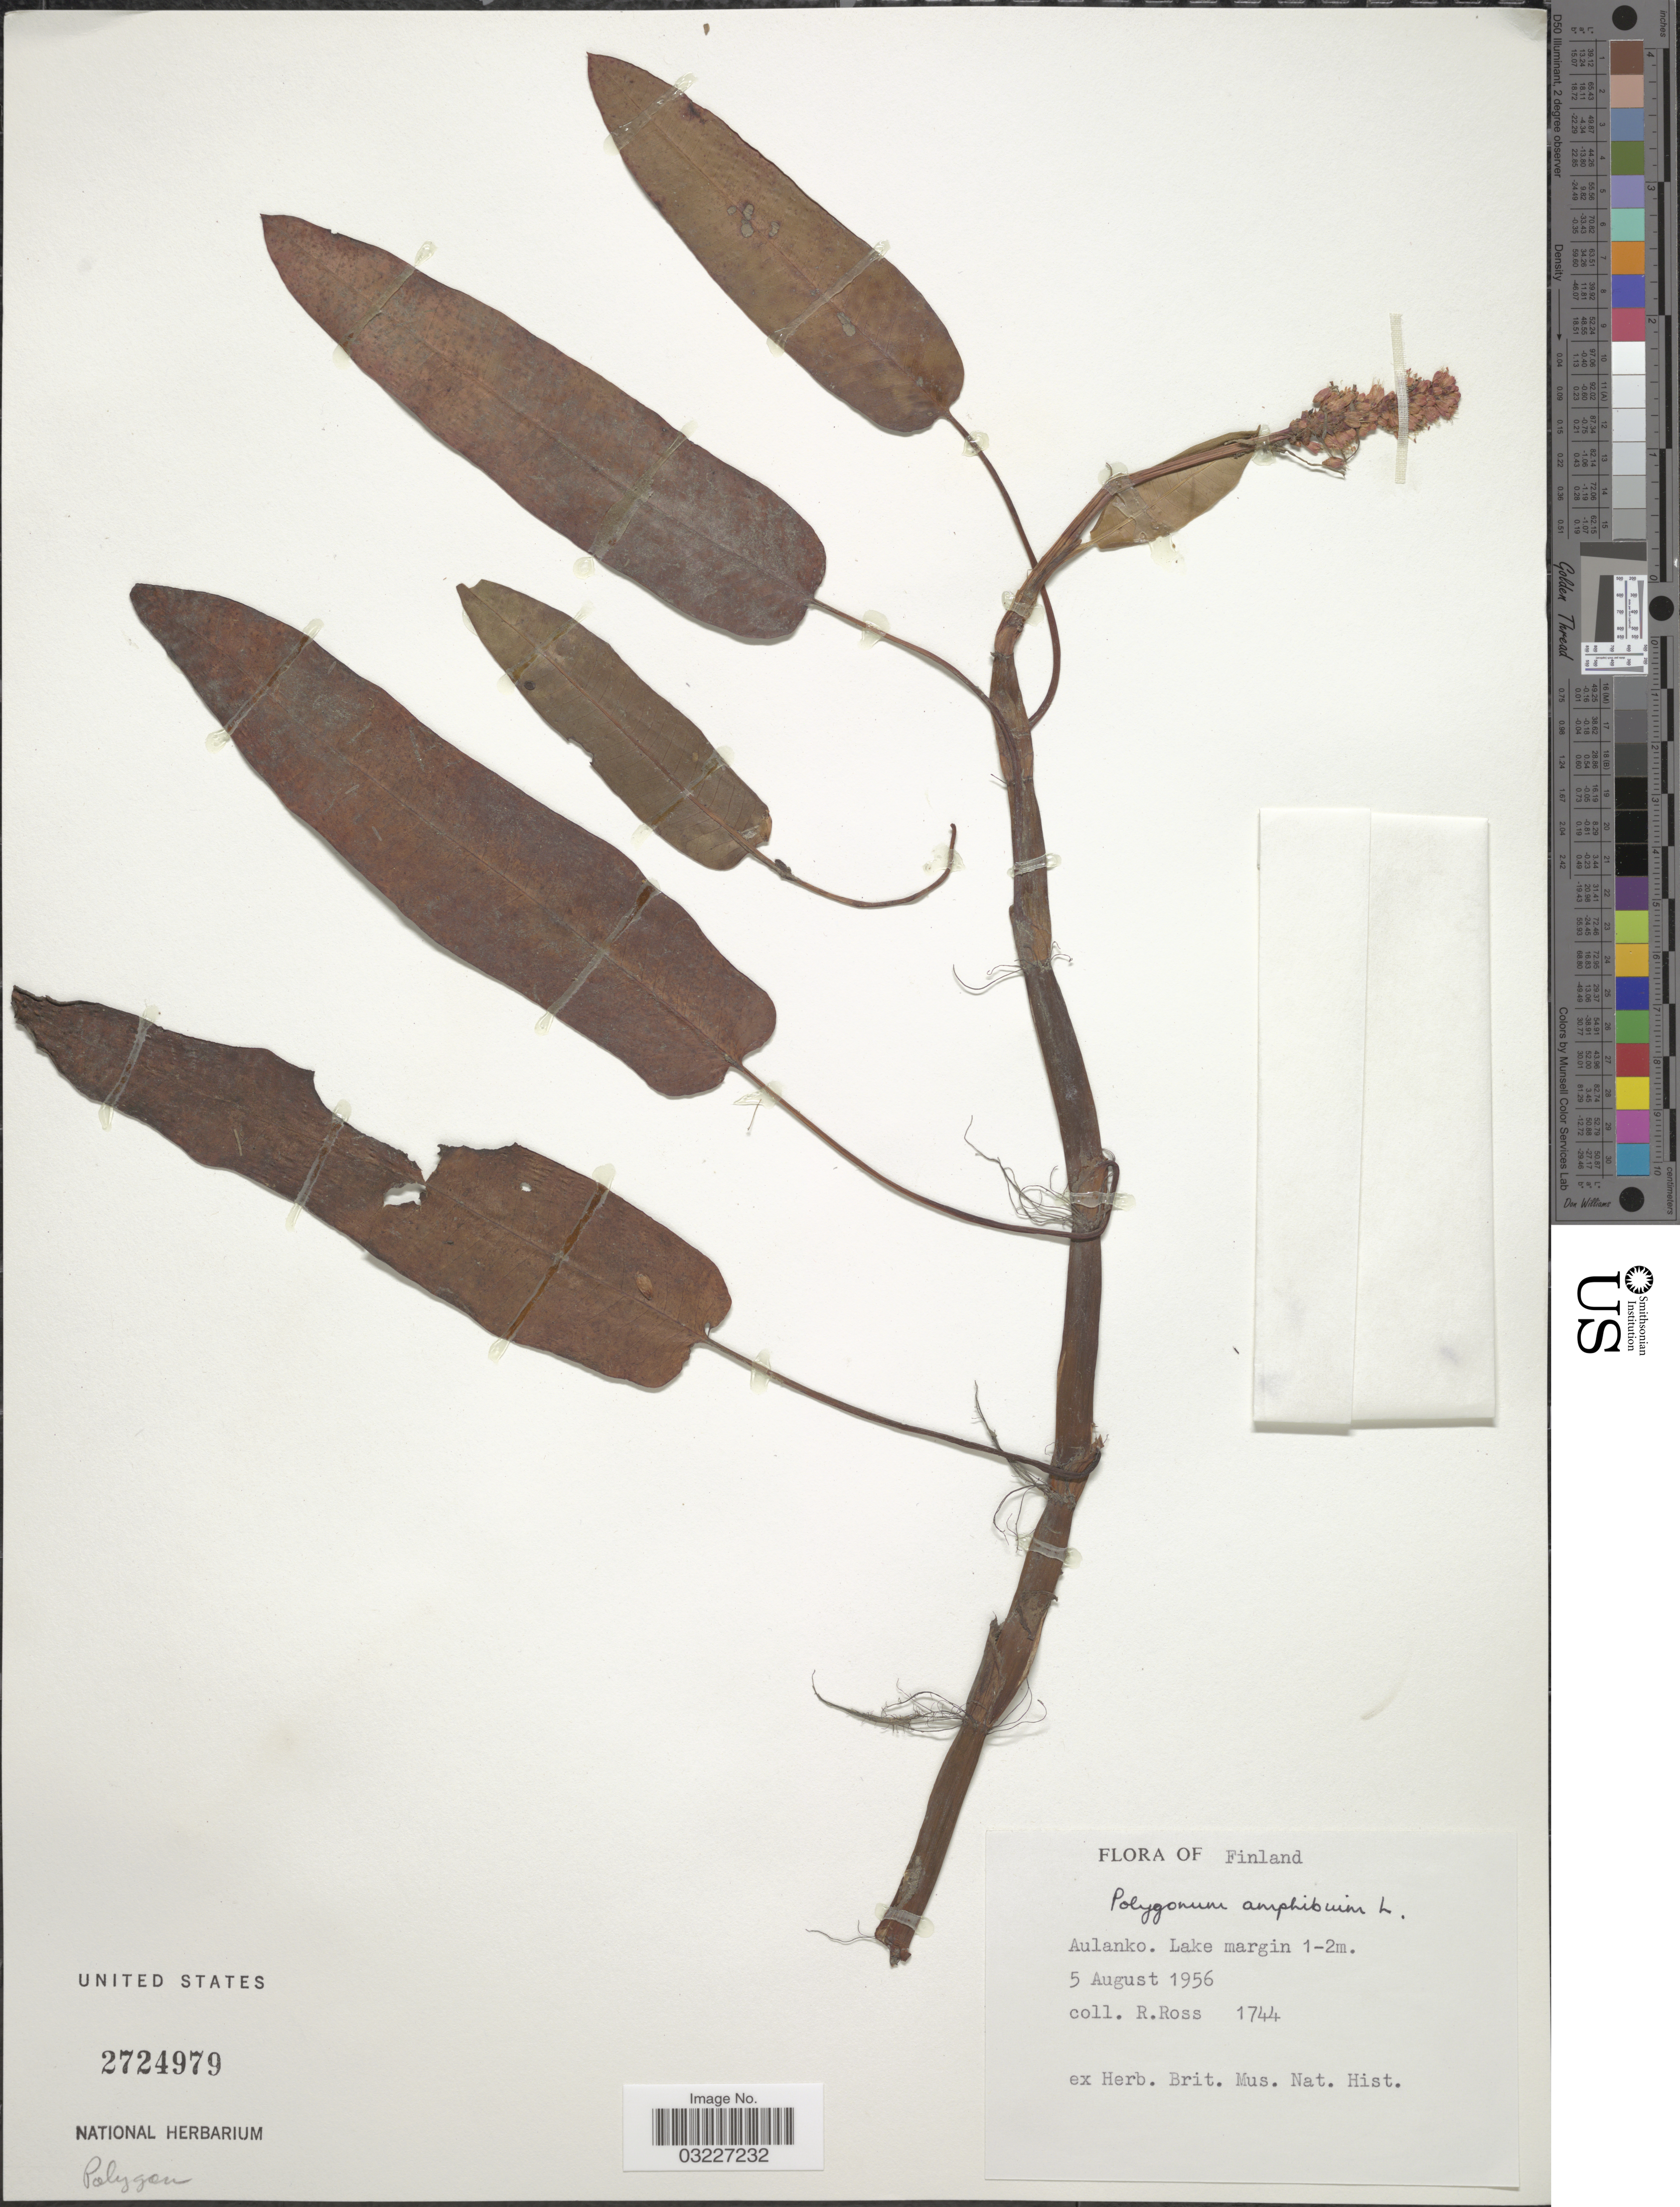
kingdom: Plantae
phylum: Tracheophyta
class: Magnoliopsida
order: Caryophyllales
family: Polygonaceae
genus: Polygonum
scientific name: Polygonum amphibium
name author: L.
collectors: R. Ross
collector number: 1744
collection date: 1956-08-05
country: Finland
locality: Aulanko. Lake margin 1-2m.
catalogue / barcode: US 2724979